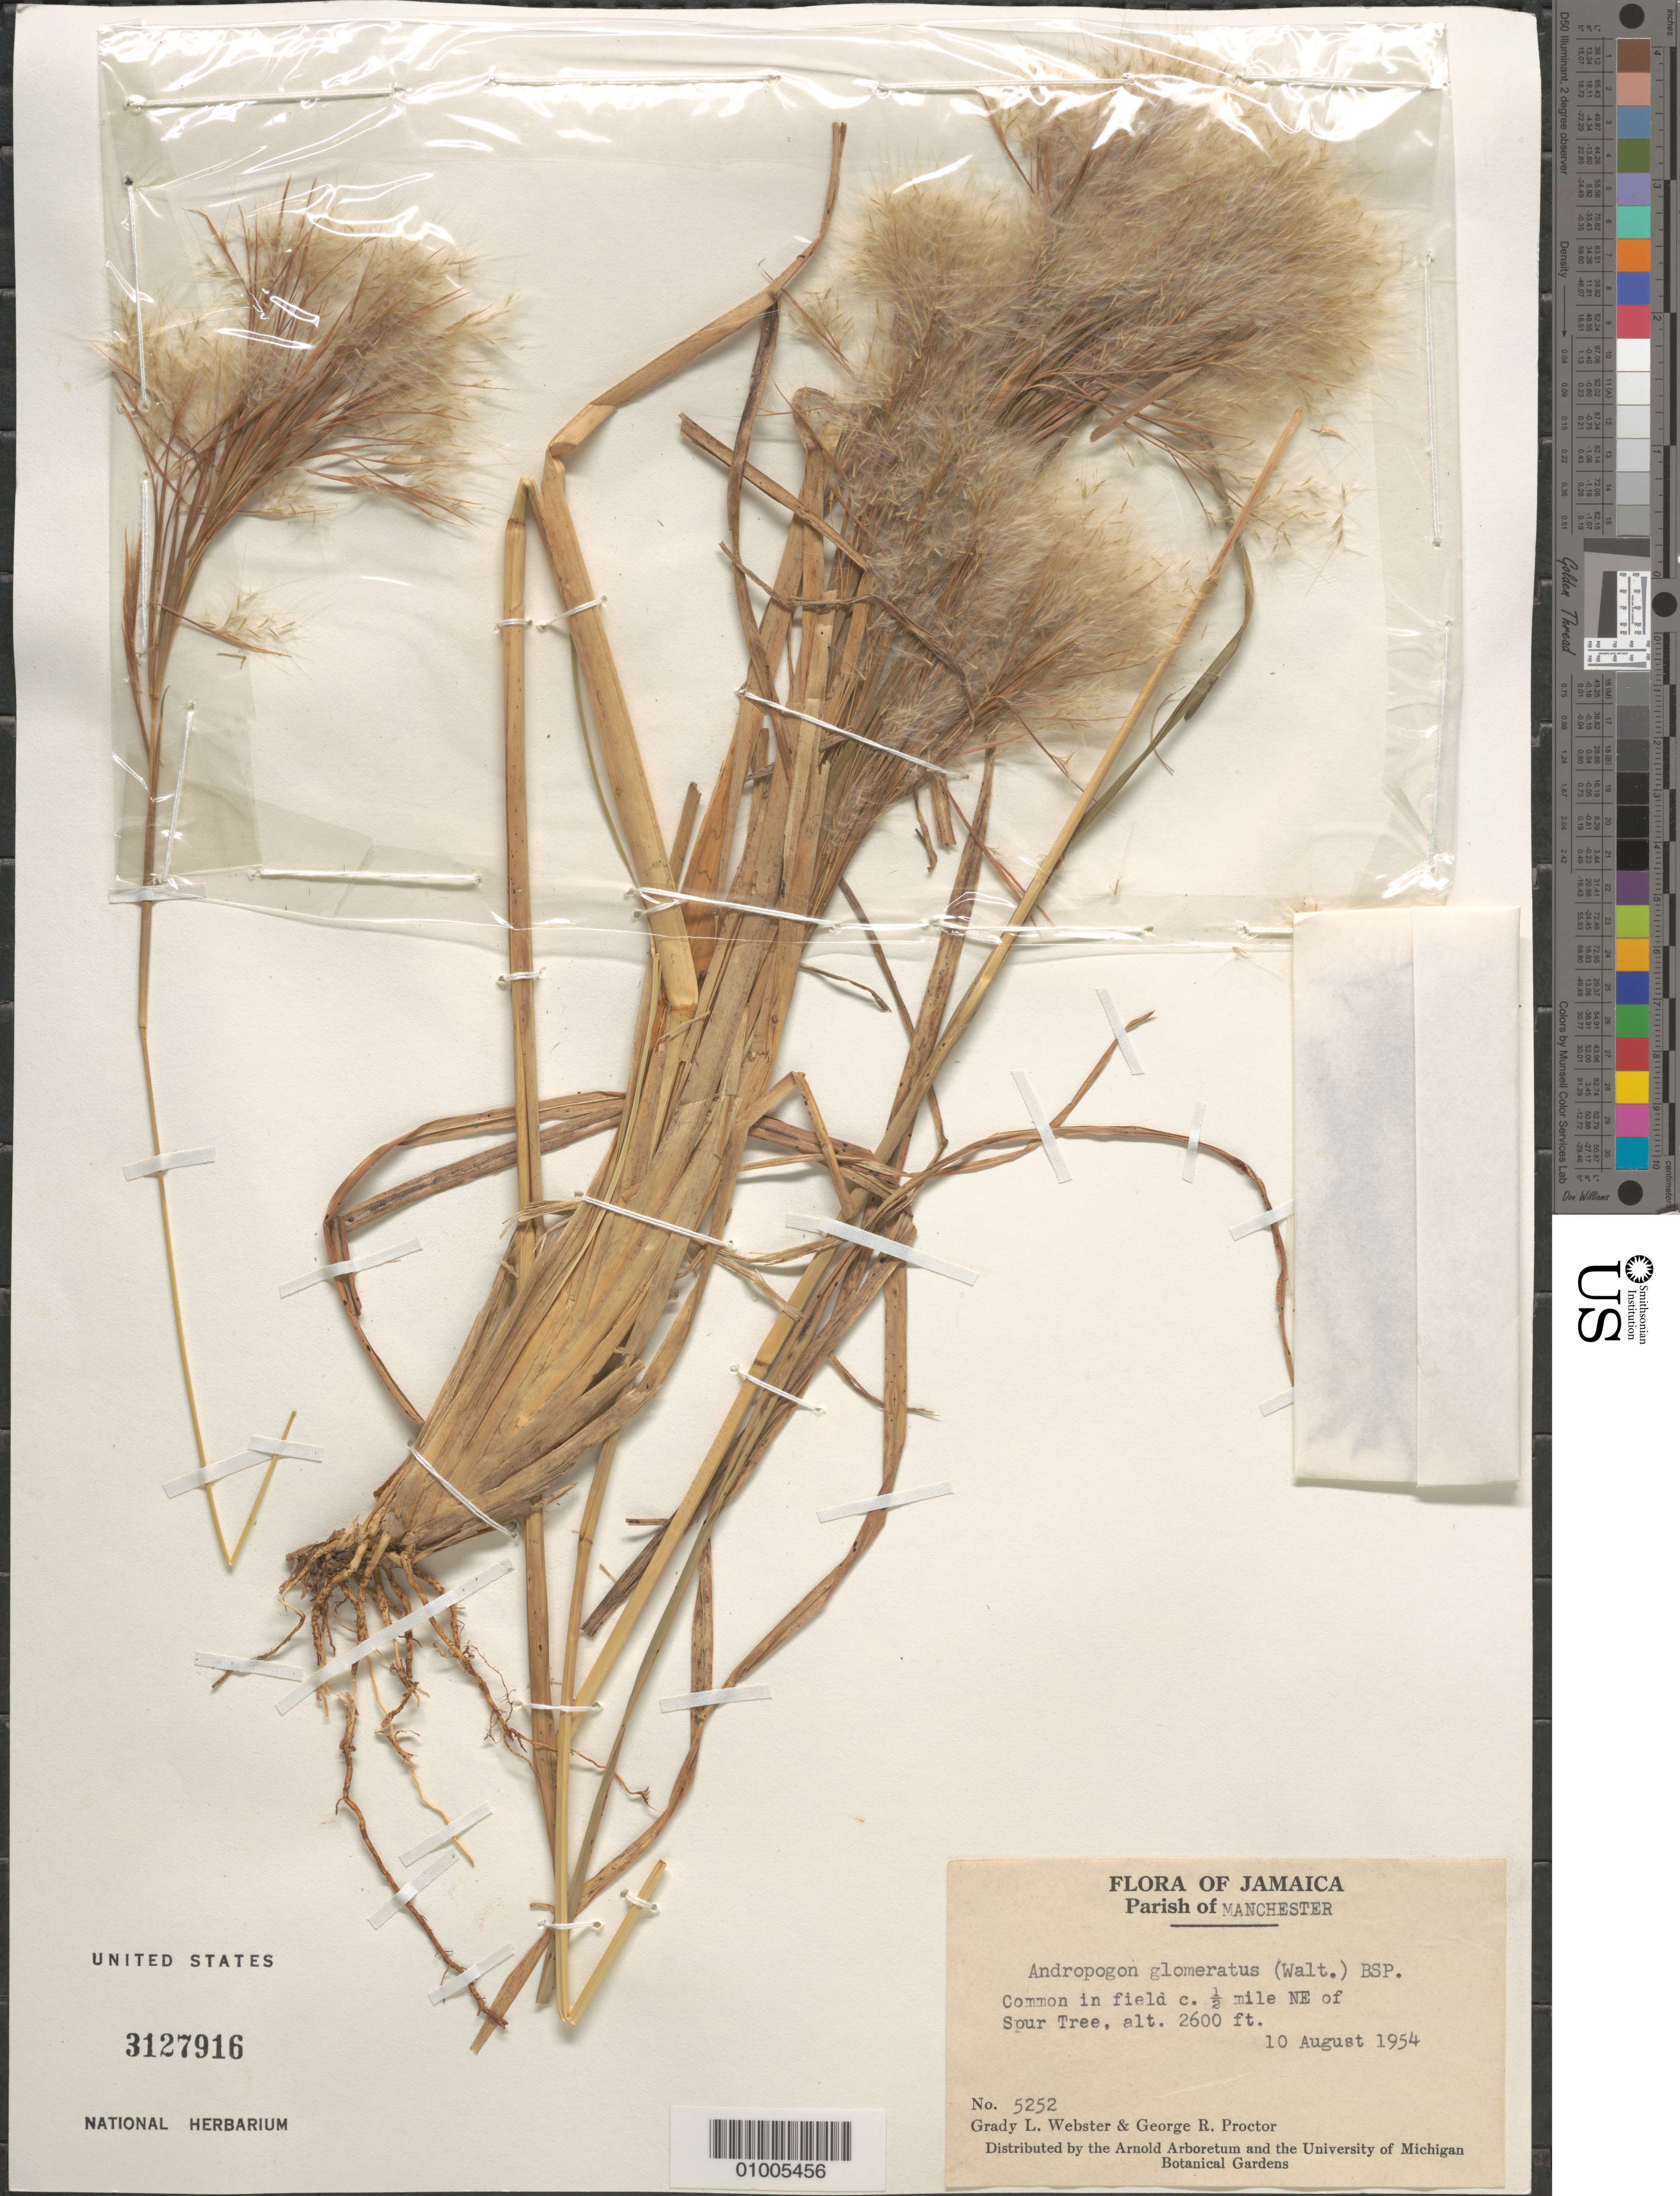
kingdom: Plantae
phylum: Tracheophyta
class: Liliopsida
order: Poales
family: Poaceae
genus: Andropogon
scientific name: Andropogon glomeratus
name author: (Walter) Britton, Stearns & Poggenb.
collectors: G. L. Webster & G. R. Proctor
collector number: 5252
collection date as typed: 10 Aug 1954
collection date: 1954-08-10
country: Jamaica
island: Jamaica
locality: Common in field. Parish of manchester. 1/2 mile NE of Spur Tree.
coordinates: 0 N, 0 E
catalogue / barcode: US 3127916